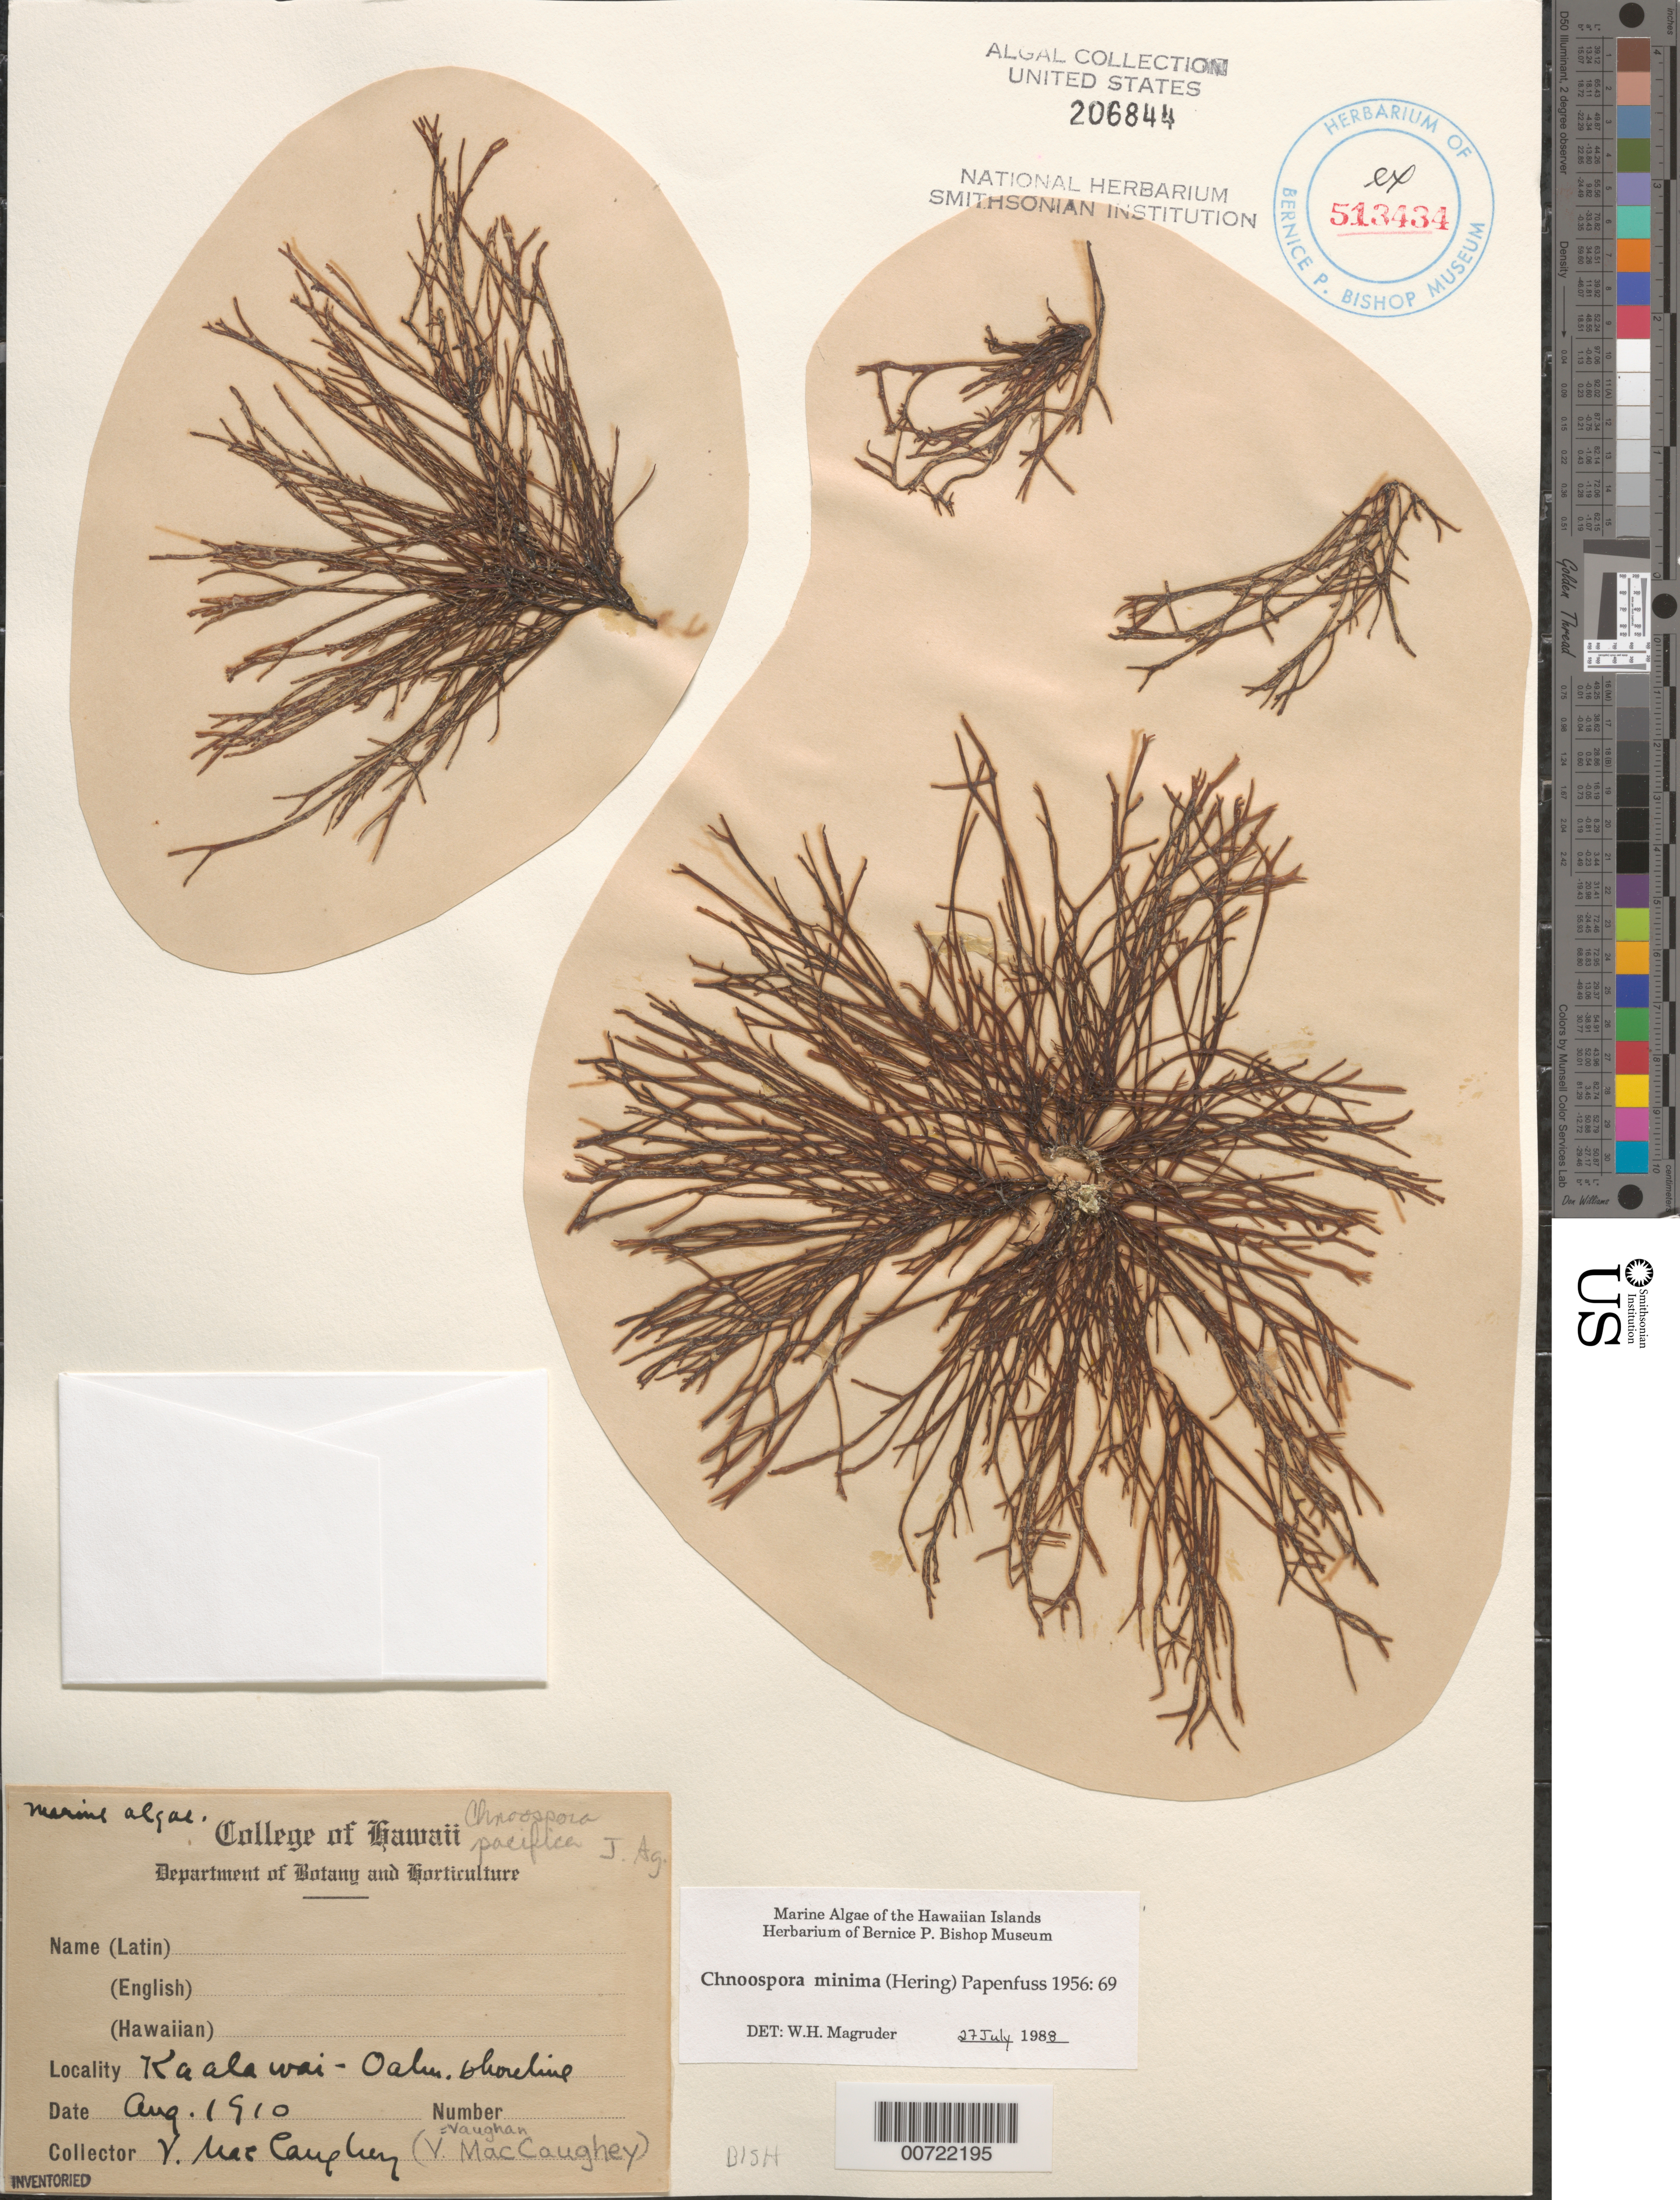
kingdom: Chromista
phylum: Ochrophyta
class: Phaeophyceae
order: Scytosiphonales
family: Scytosiphonaceae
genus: Chnoospora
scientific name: Chnoospora minima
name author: (Hering) Papenf.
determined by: Magruder, W. H.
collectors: V. MacCaughey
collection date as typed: Aug 1910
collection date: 1910-08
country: United States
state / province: Hawaii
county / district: Honolulu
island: Oahu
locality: Kaalawai, shoreline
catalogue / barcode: US 206844